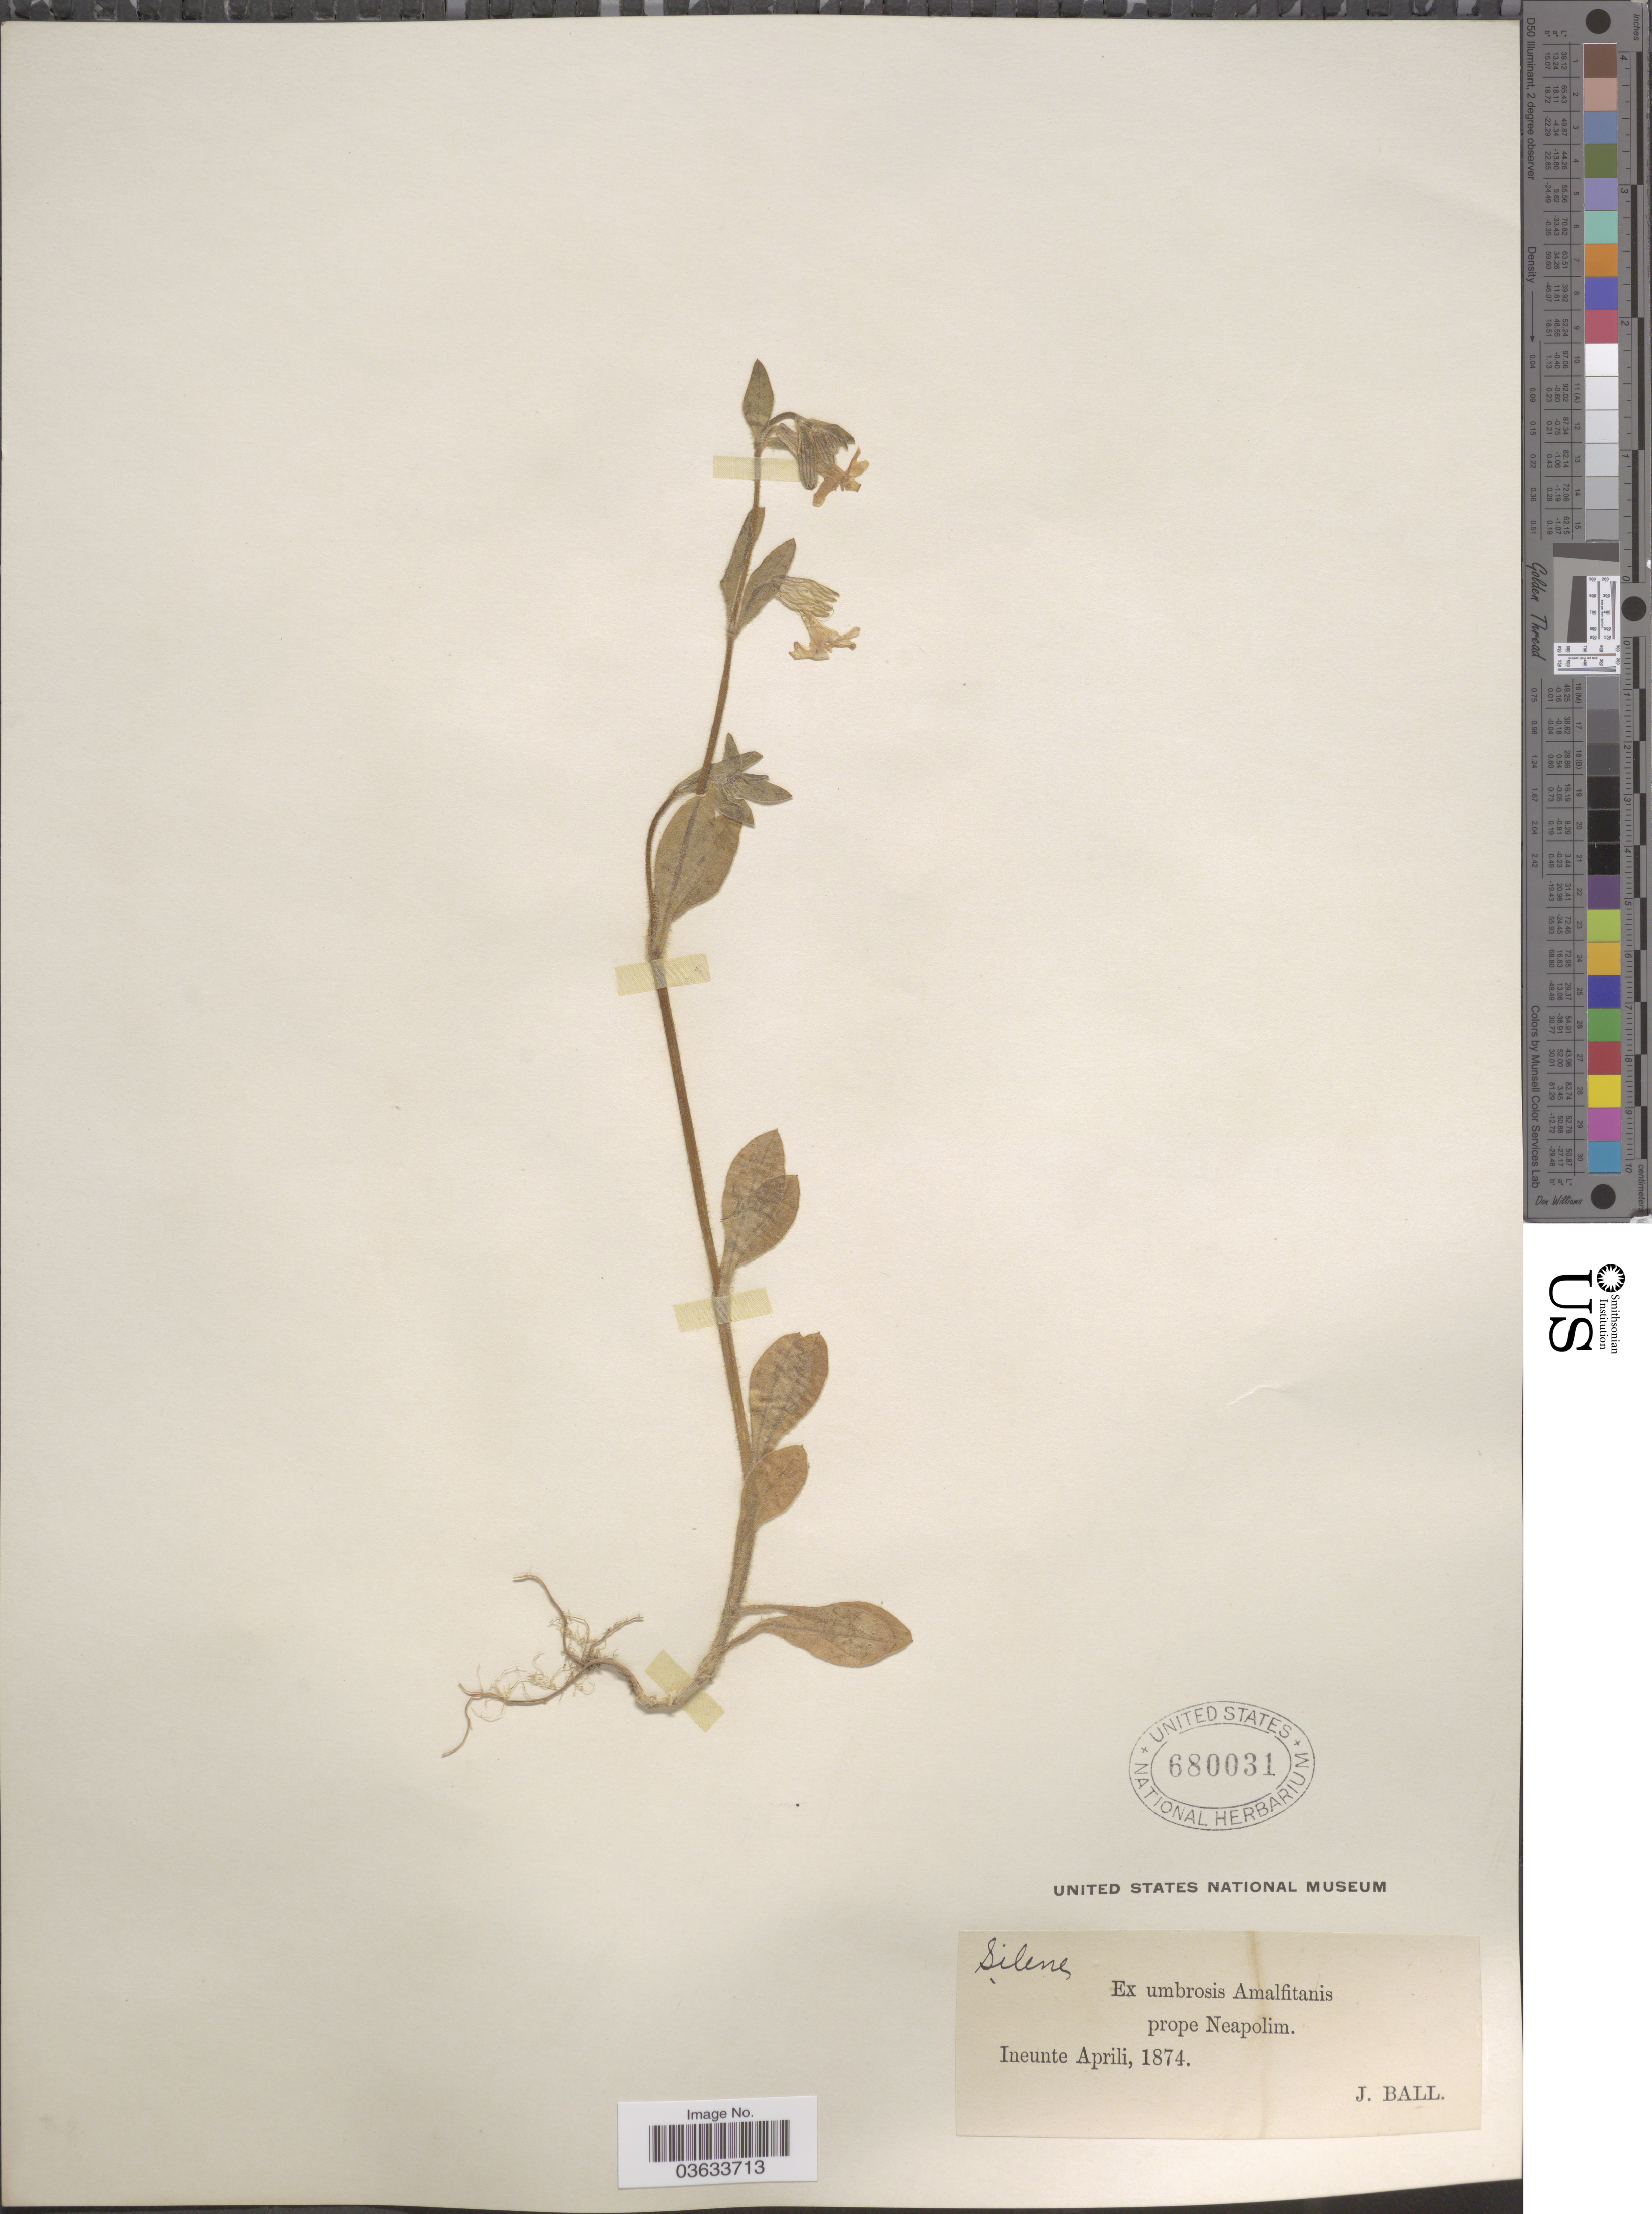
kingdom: Plantae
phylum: Tracheophyta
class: Magnoliopsida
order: Caryophyllales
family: Caryophyllaceae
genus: Silene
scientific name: Silene sp.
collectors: J. Ball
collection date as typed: Ineunte Aprili, 1874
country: Italy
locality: Ex umbrosis Amalfitanis prope Neapolim.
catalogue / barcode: US 680031